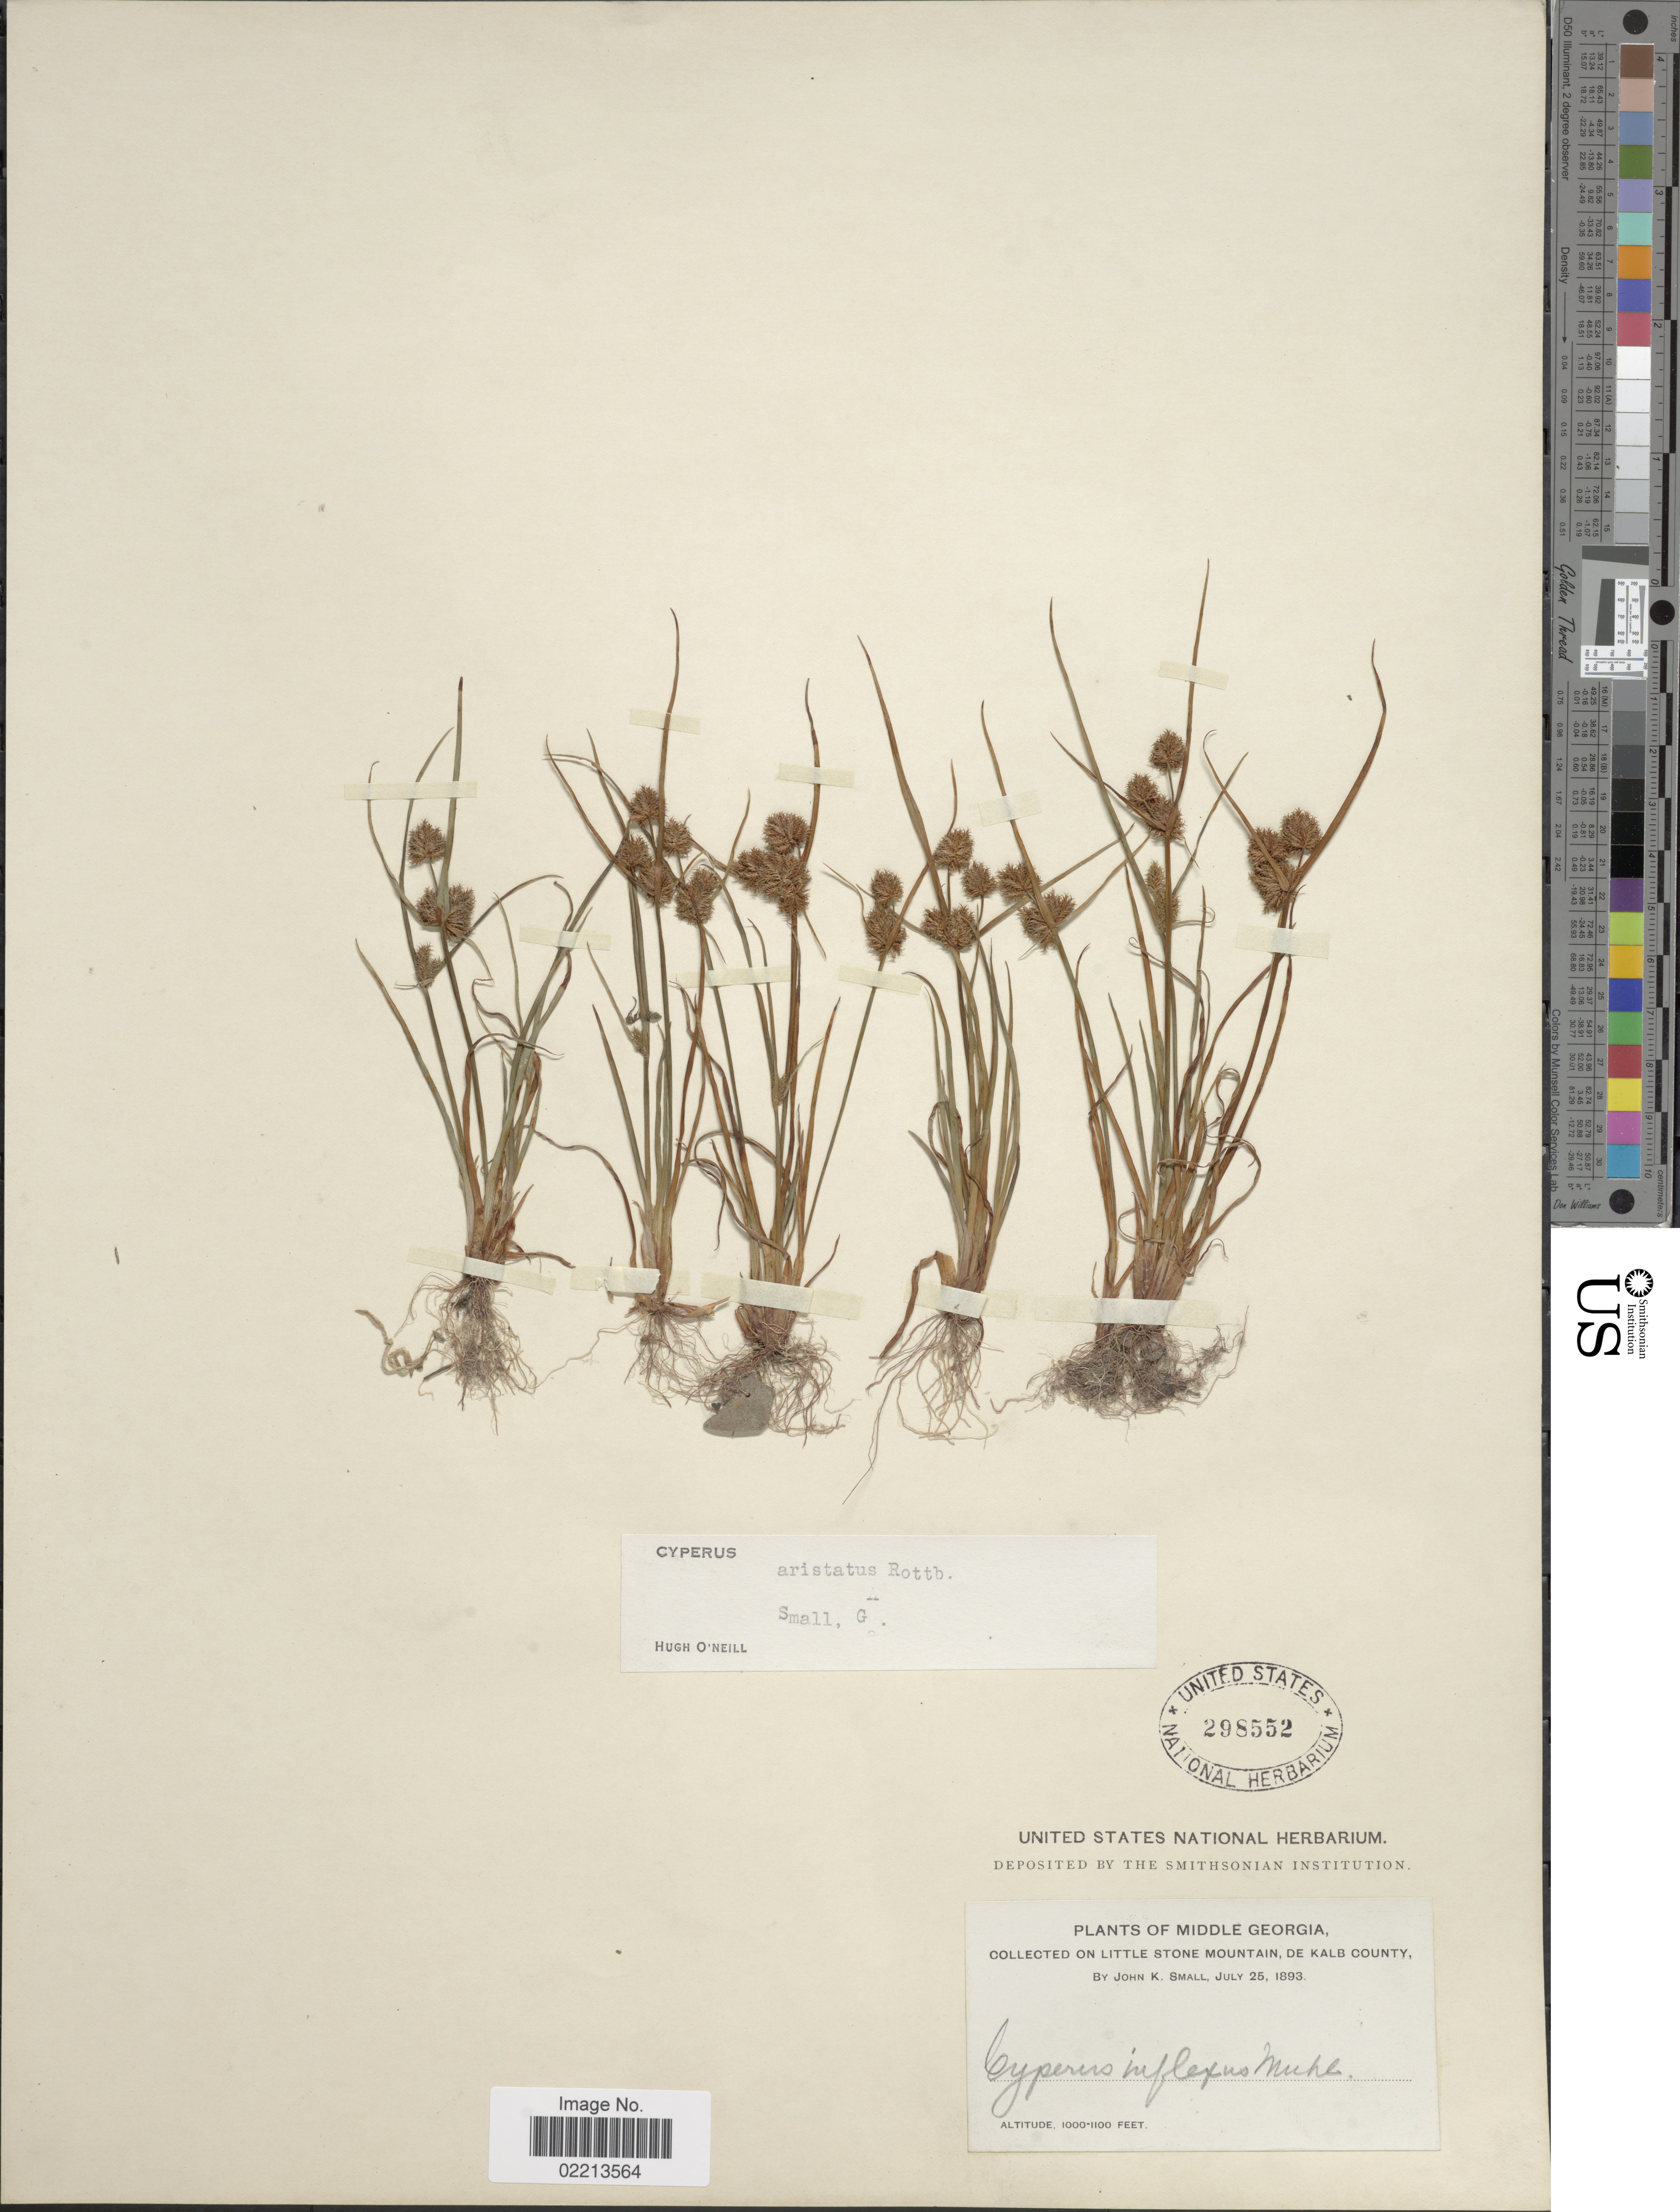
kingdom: Plantae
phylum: Tracheophyta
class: Liliopsida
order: Poales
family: Cyperaceae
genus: Cyperus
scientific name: Cyperus squarrosus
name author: L.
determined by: Strong, Mark T., (BOT), Smithsonian Institution - National Museum of Natural History (UNITED STATES)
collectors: J. K. Small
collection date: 1893-07-25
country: United States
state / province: Georgia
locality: Middle Georgia, Little Stone Mountain, De Kalb County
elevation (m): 305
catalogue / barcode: US 298552